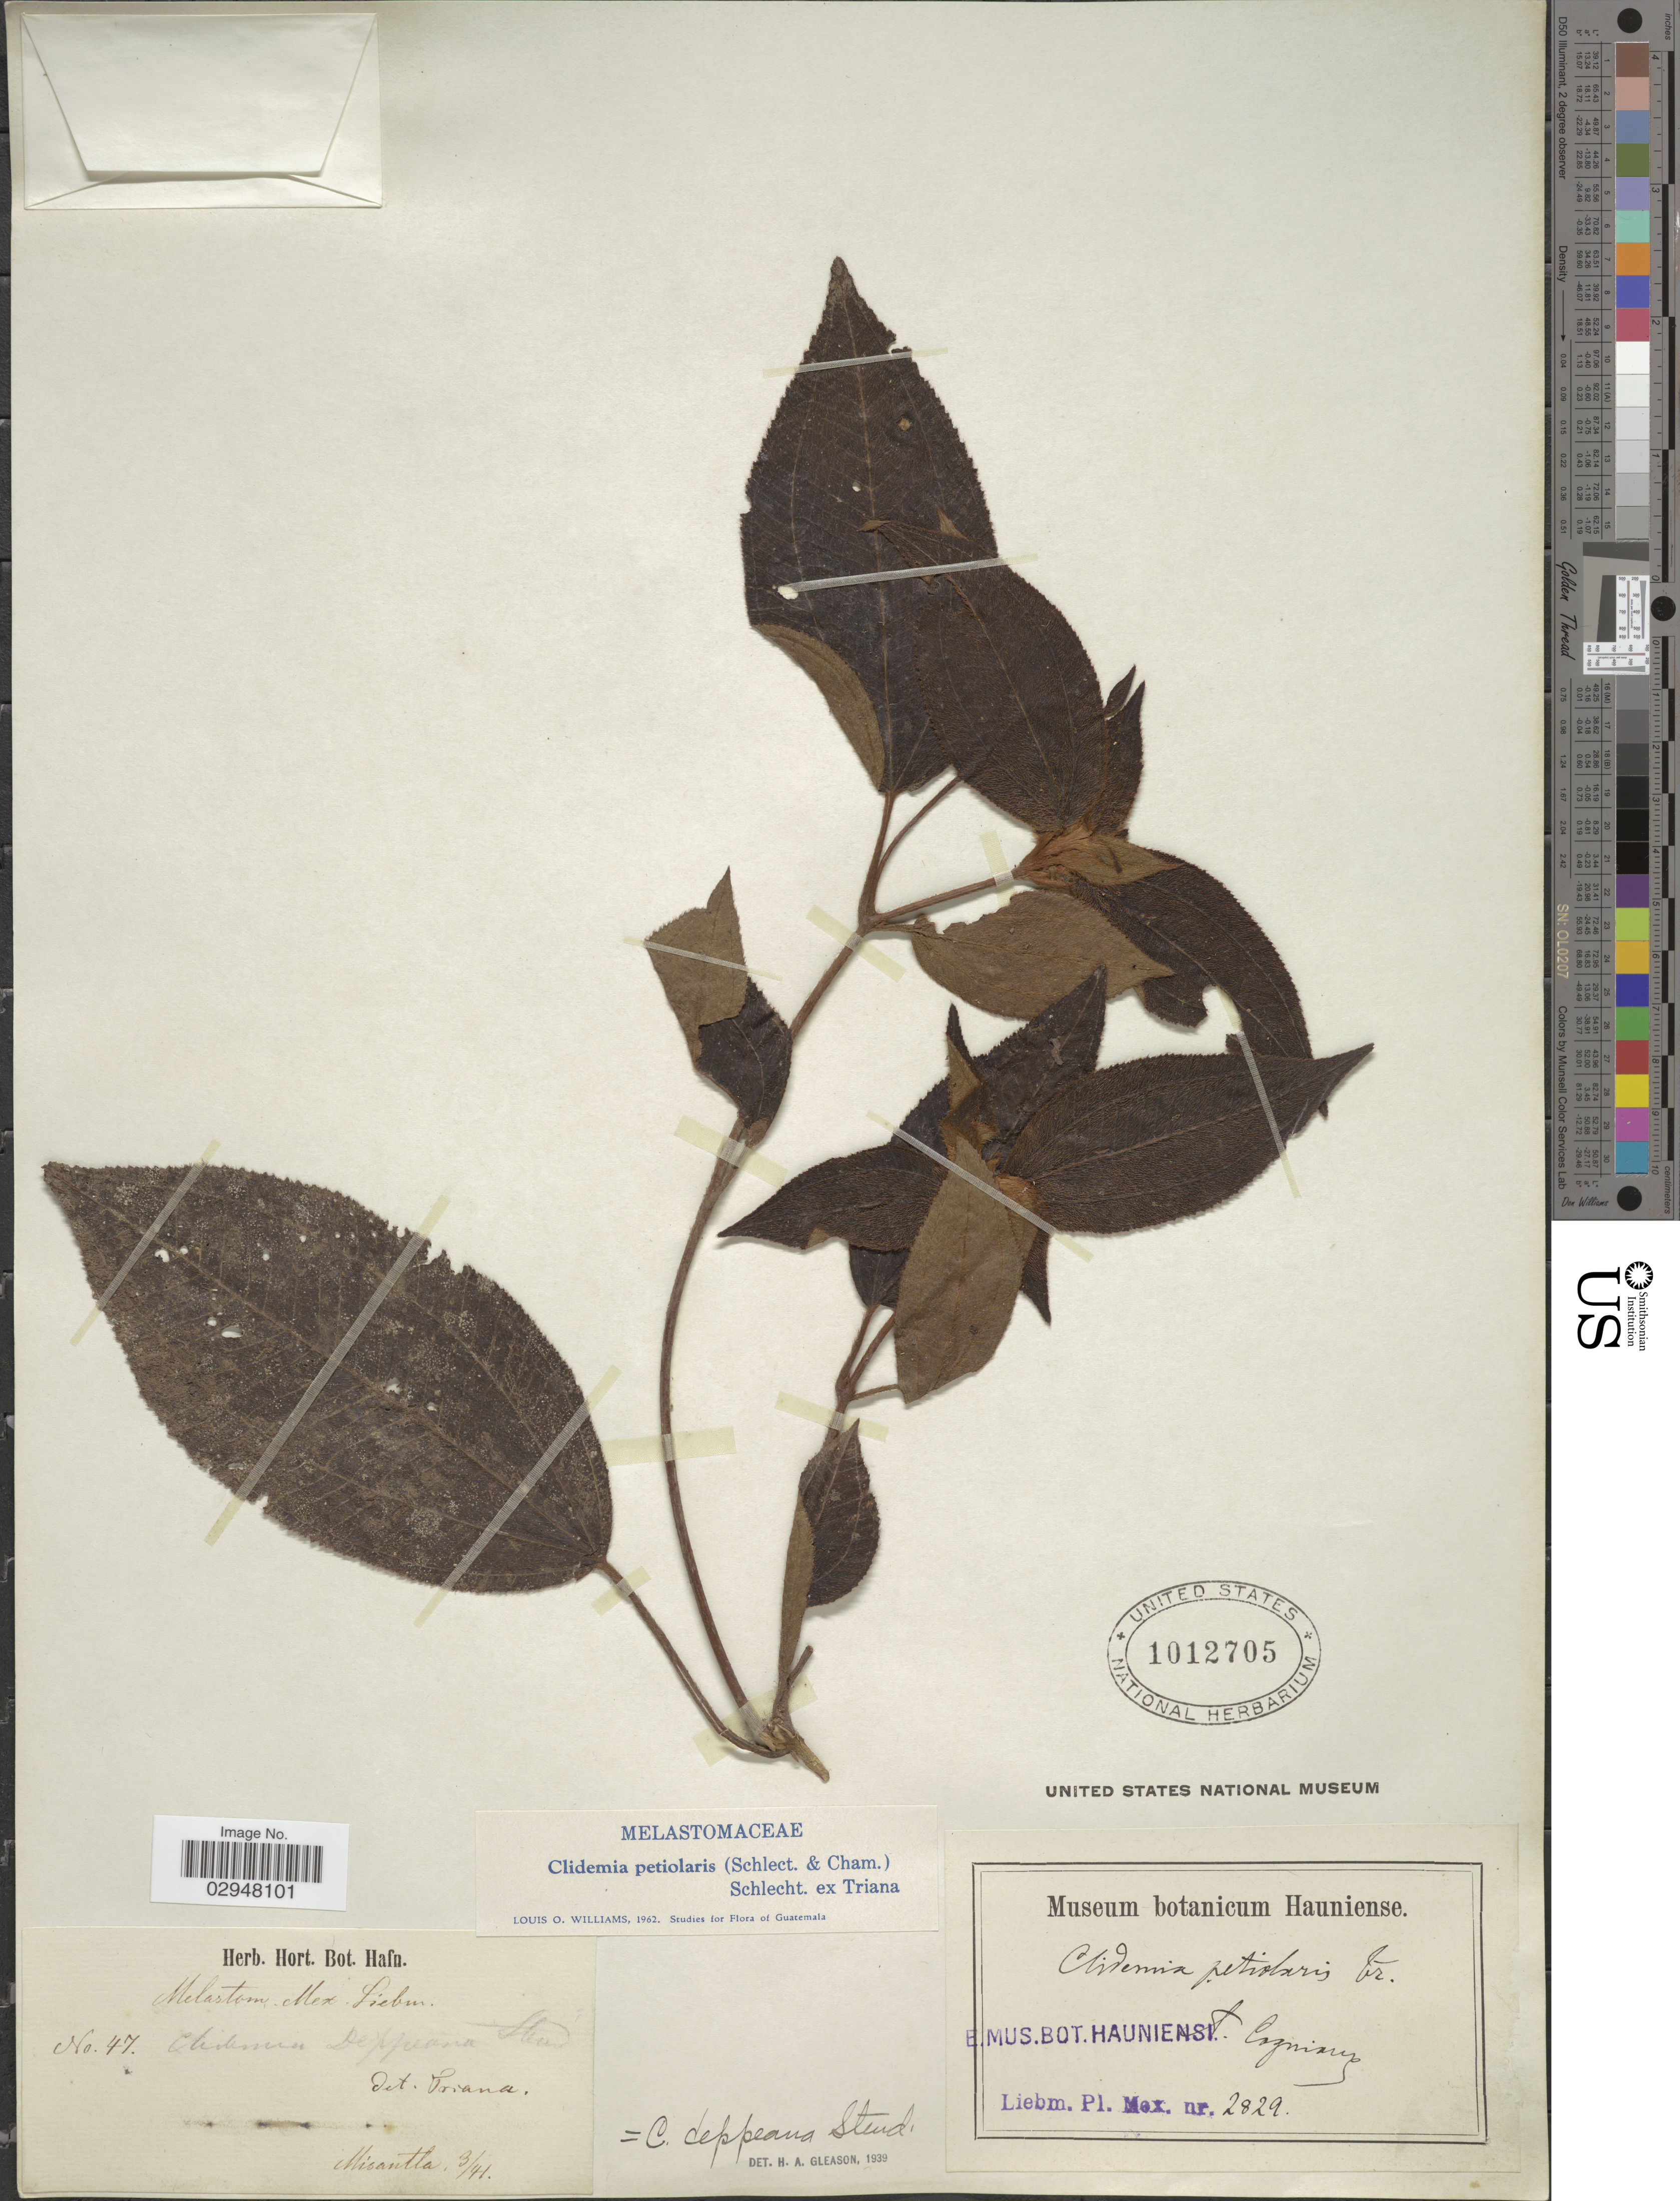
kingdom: Plantae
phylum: Tracheophyta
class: Magnoliopsida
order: Myrtales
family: Melastomataceae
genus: Clidemia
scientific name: Clidemia petiolaris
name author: (Schltdl. & Cham.) Schltdl. ex Triana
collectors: Liebmann, --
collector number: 2829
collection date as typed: Transcribed d/m/y: /3/41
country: Mexico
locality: Mex. Misantla.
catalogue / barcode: US 1012705